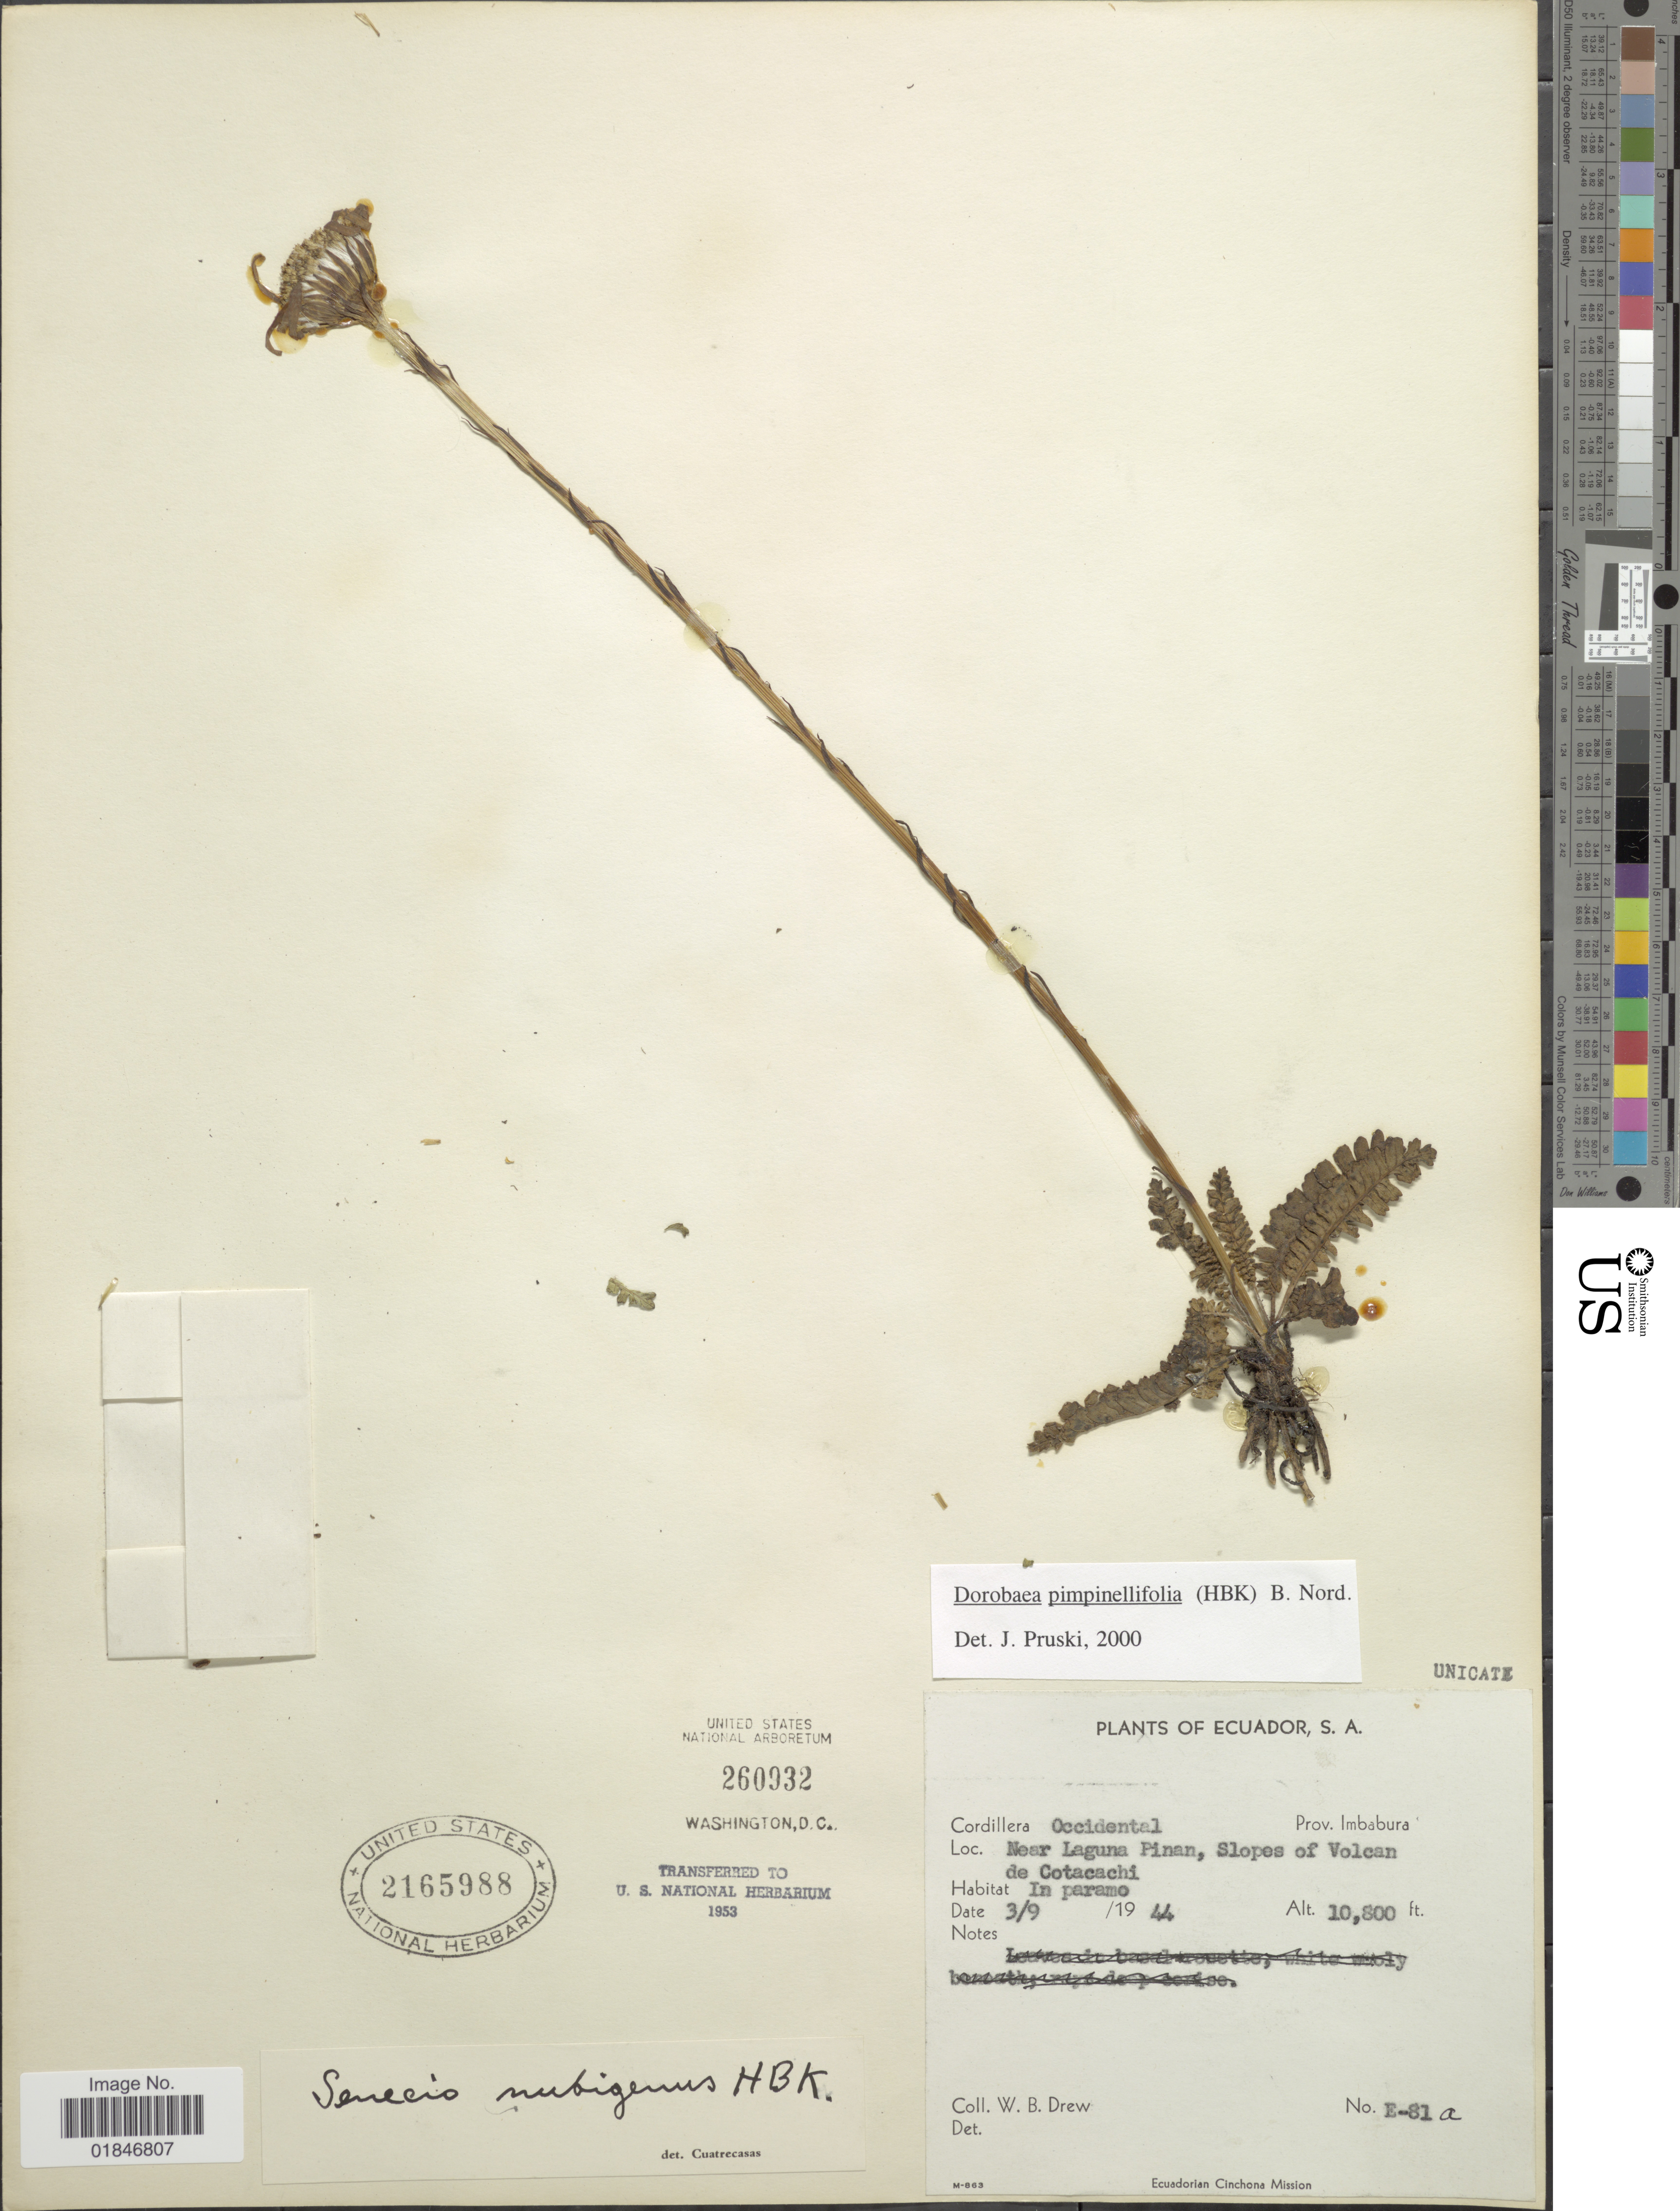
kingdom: Plantae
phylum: Tracheophyta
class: Magnoliopsida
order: Asterales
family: Asteraceae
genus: Dorobaea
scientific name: Dorobaea pimpinellifolia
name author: (Kunth) B. Nord.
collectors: W. B. Drew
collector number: E-81a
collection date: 1944-09-03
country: Ecuador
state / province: Imbabura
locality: Cordillera Occidental, Prov. Imbabura. Near laguna, Pinam Slopes of Volcan de Cotacachi.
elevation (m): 3292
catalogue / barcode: US 2165988